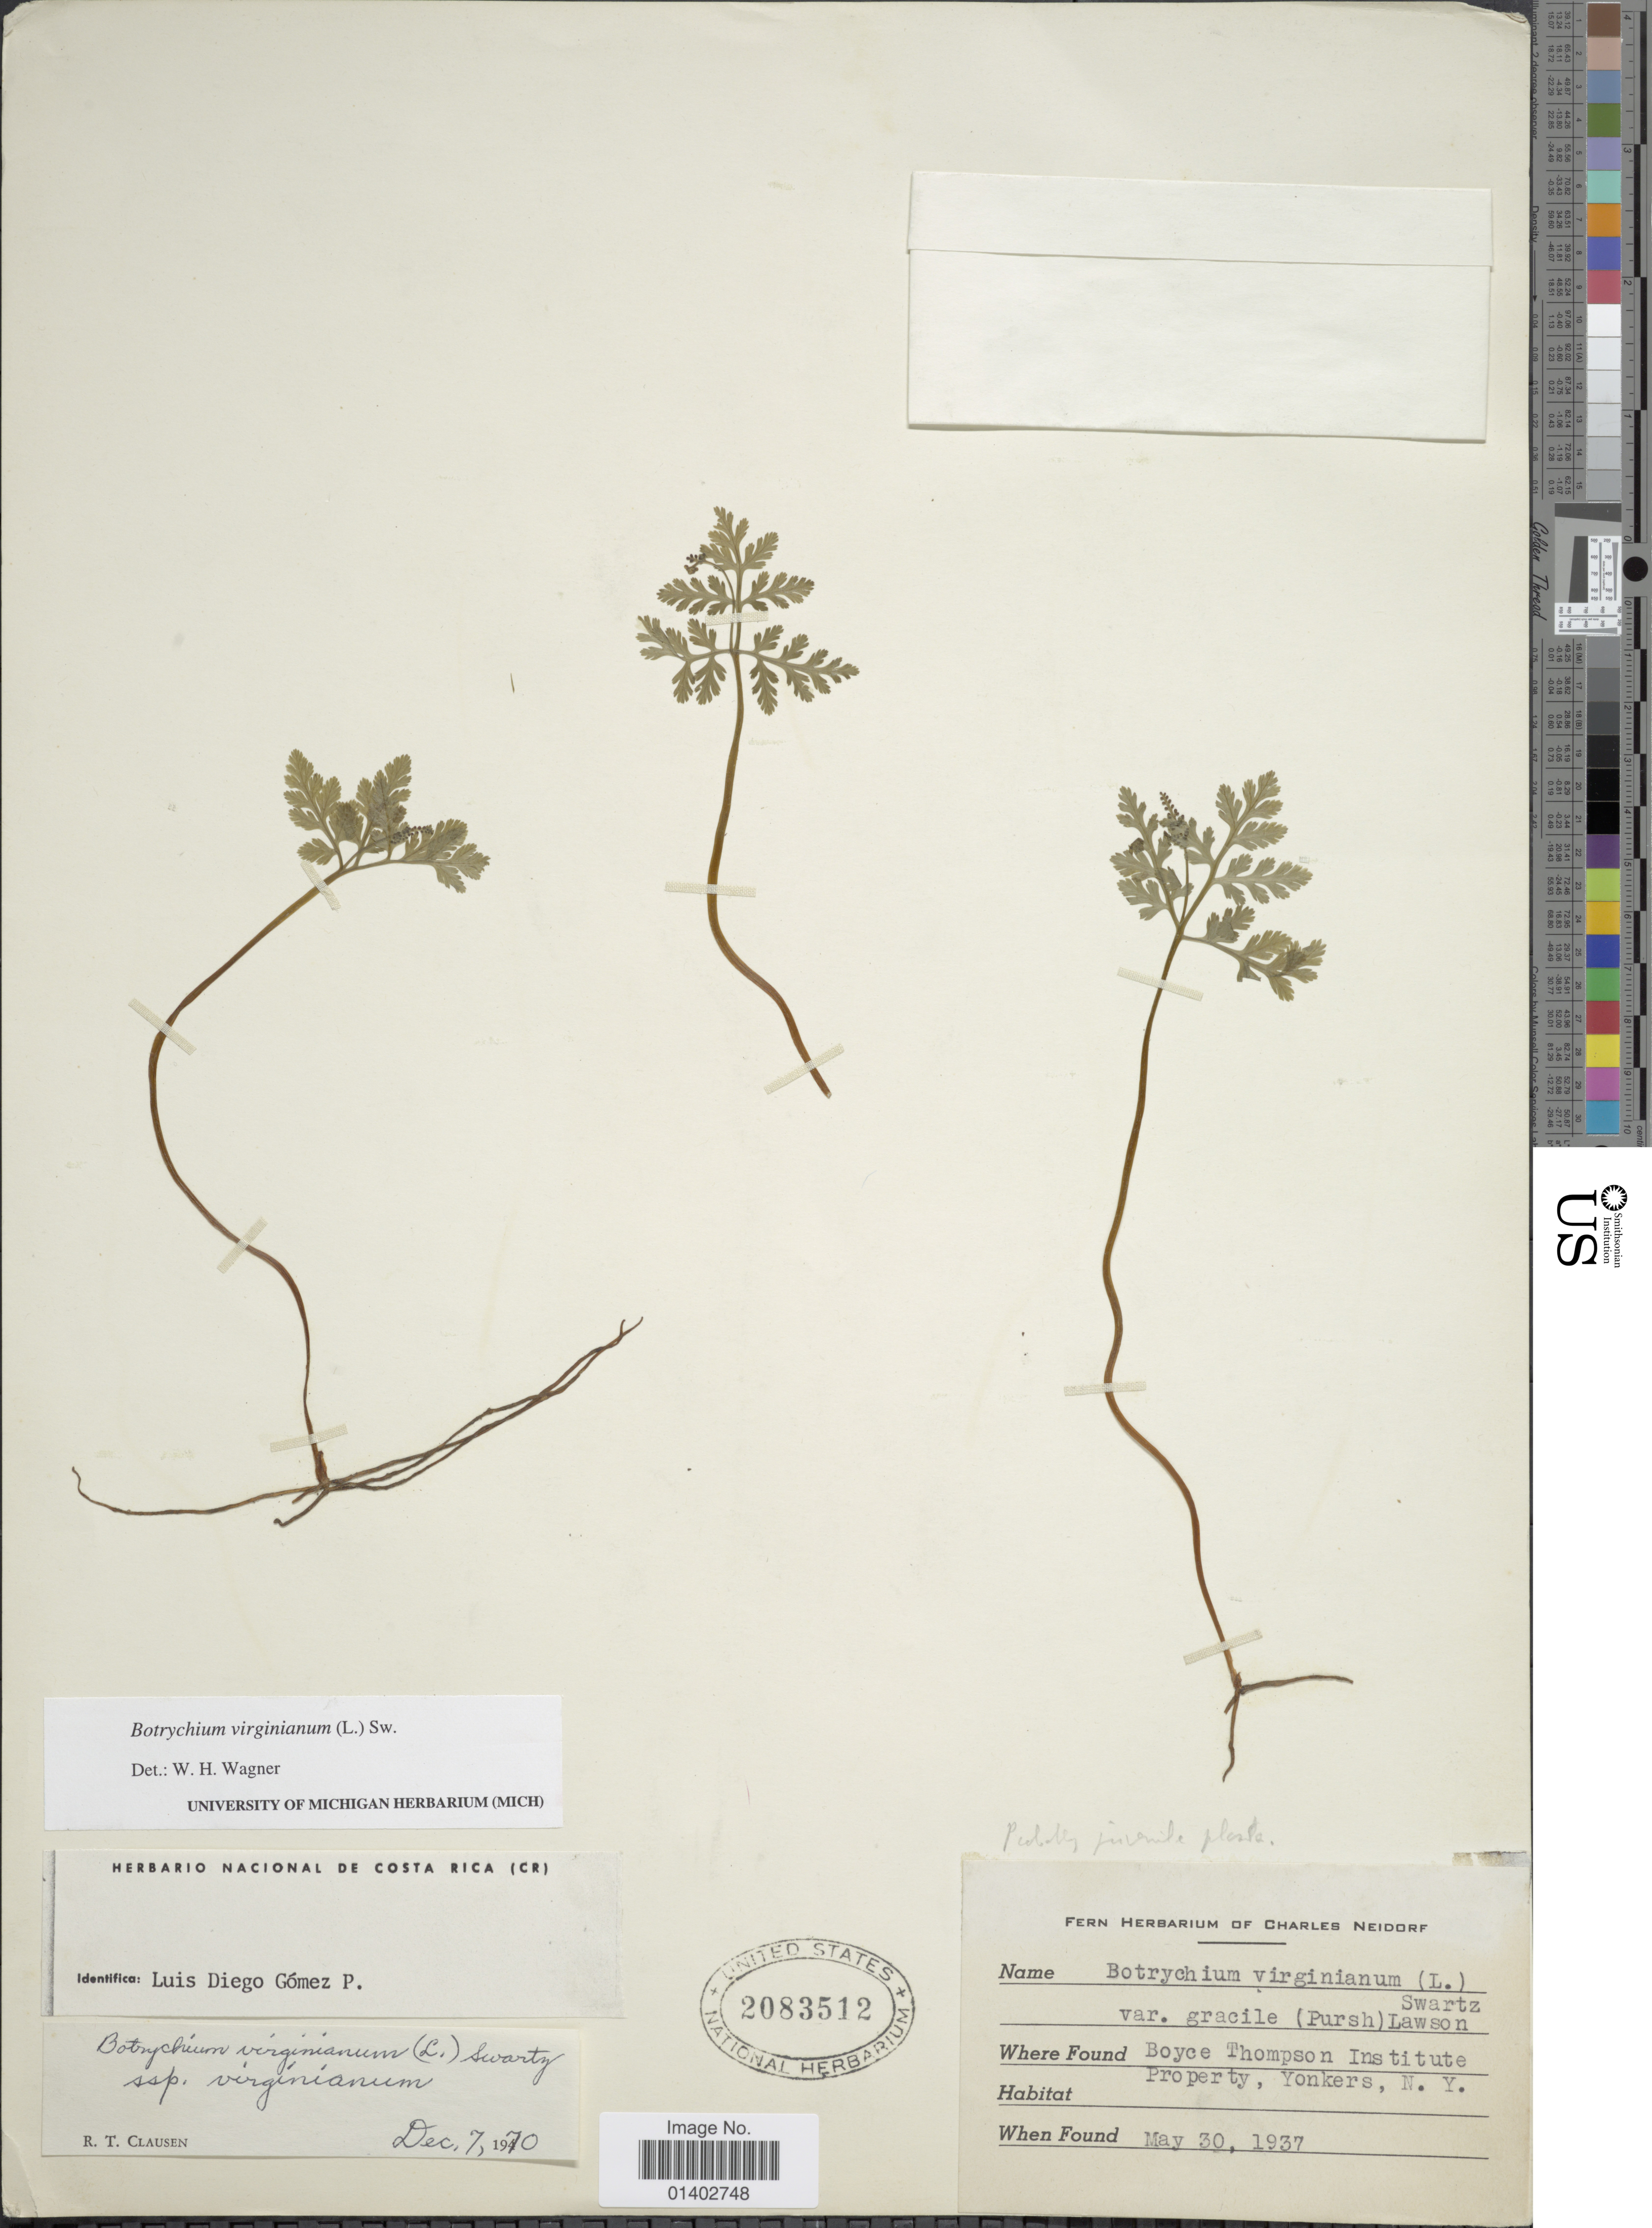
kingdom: Plantae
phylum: Tracheophyta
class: Polypodiopsida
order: Ophioglossales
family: Ophioglossaceae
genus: Botrychium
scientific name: Botrychium virginianum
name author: (L.) Sw.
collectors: C. Neidorf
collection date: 1937-05-30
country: United States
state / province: New York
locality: Boyce Thompson Institute Property, Yonkers, N.Y.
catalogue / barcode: US 2083512